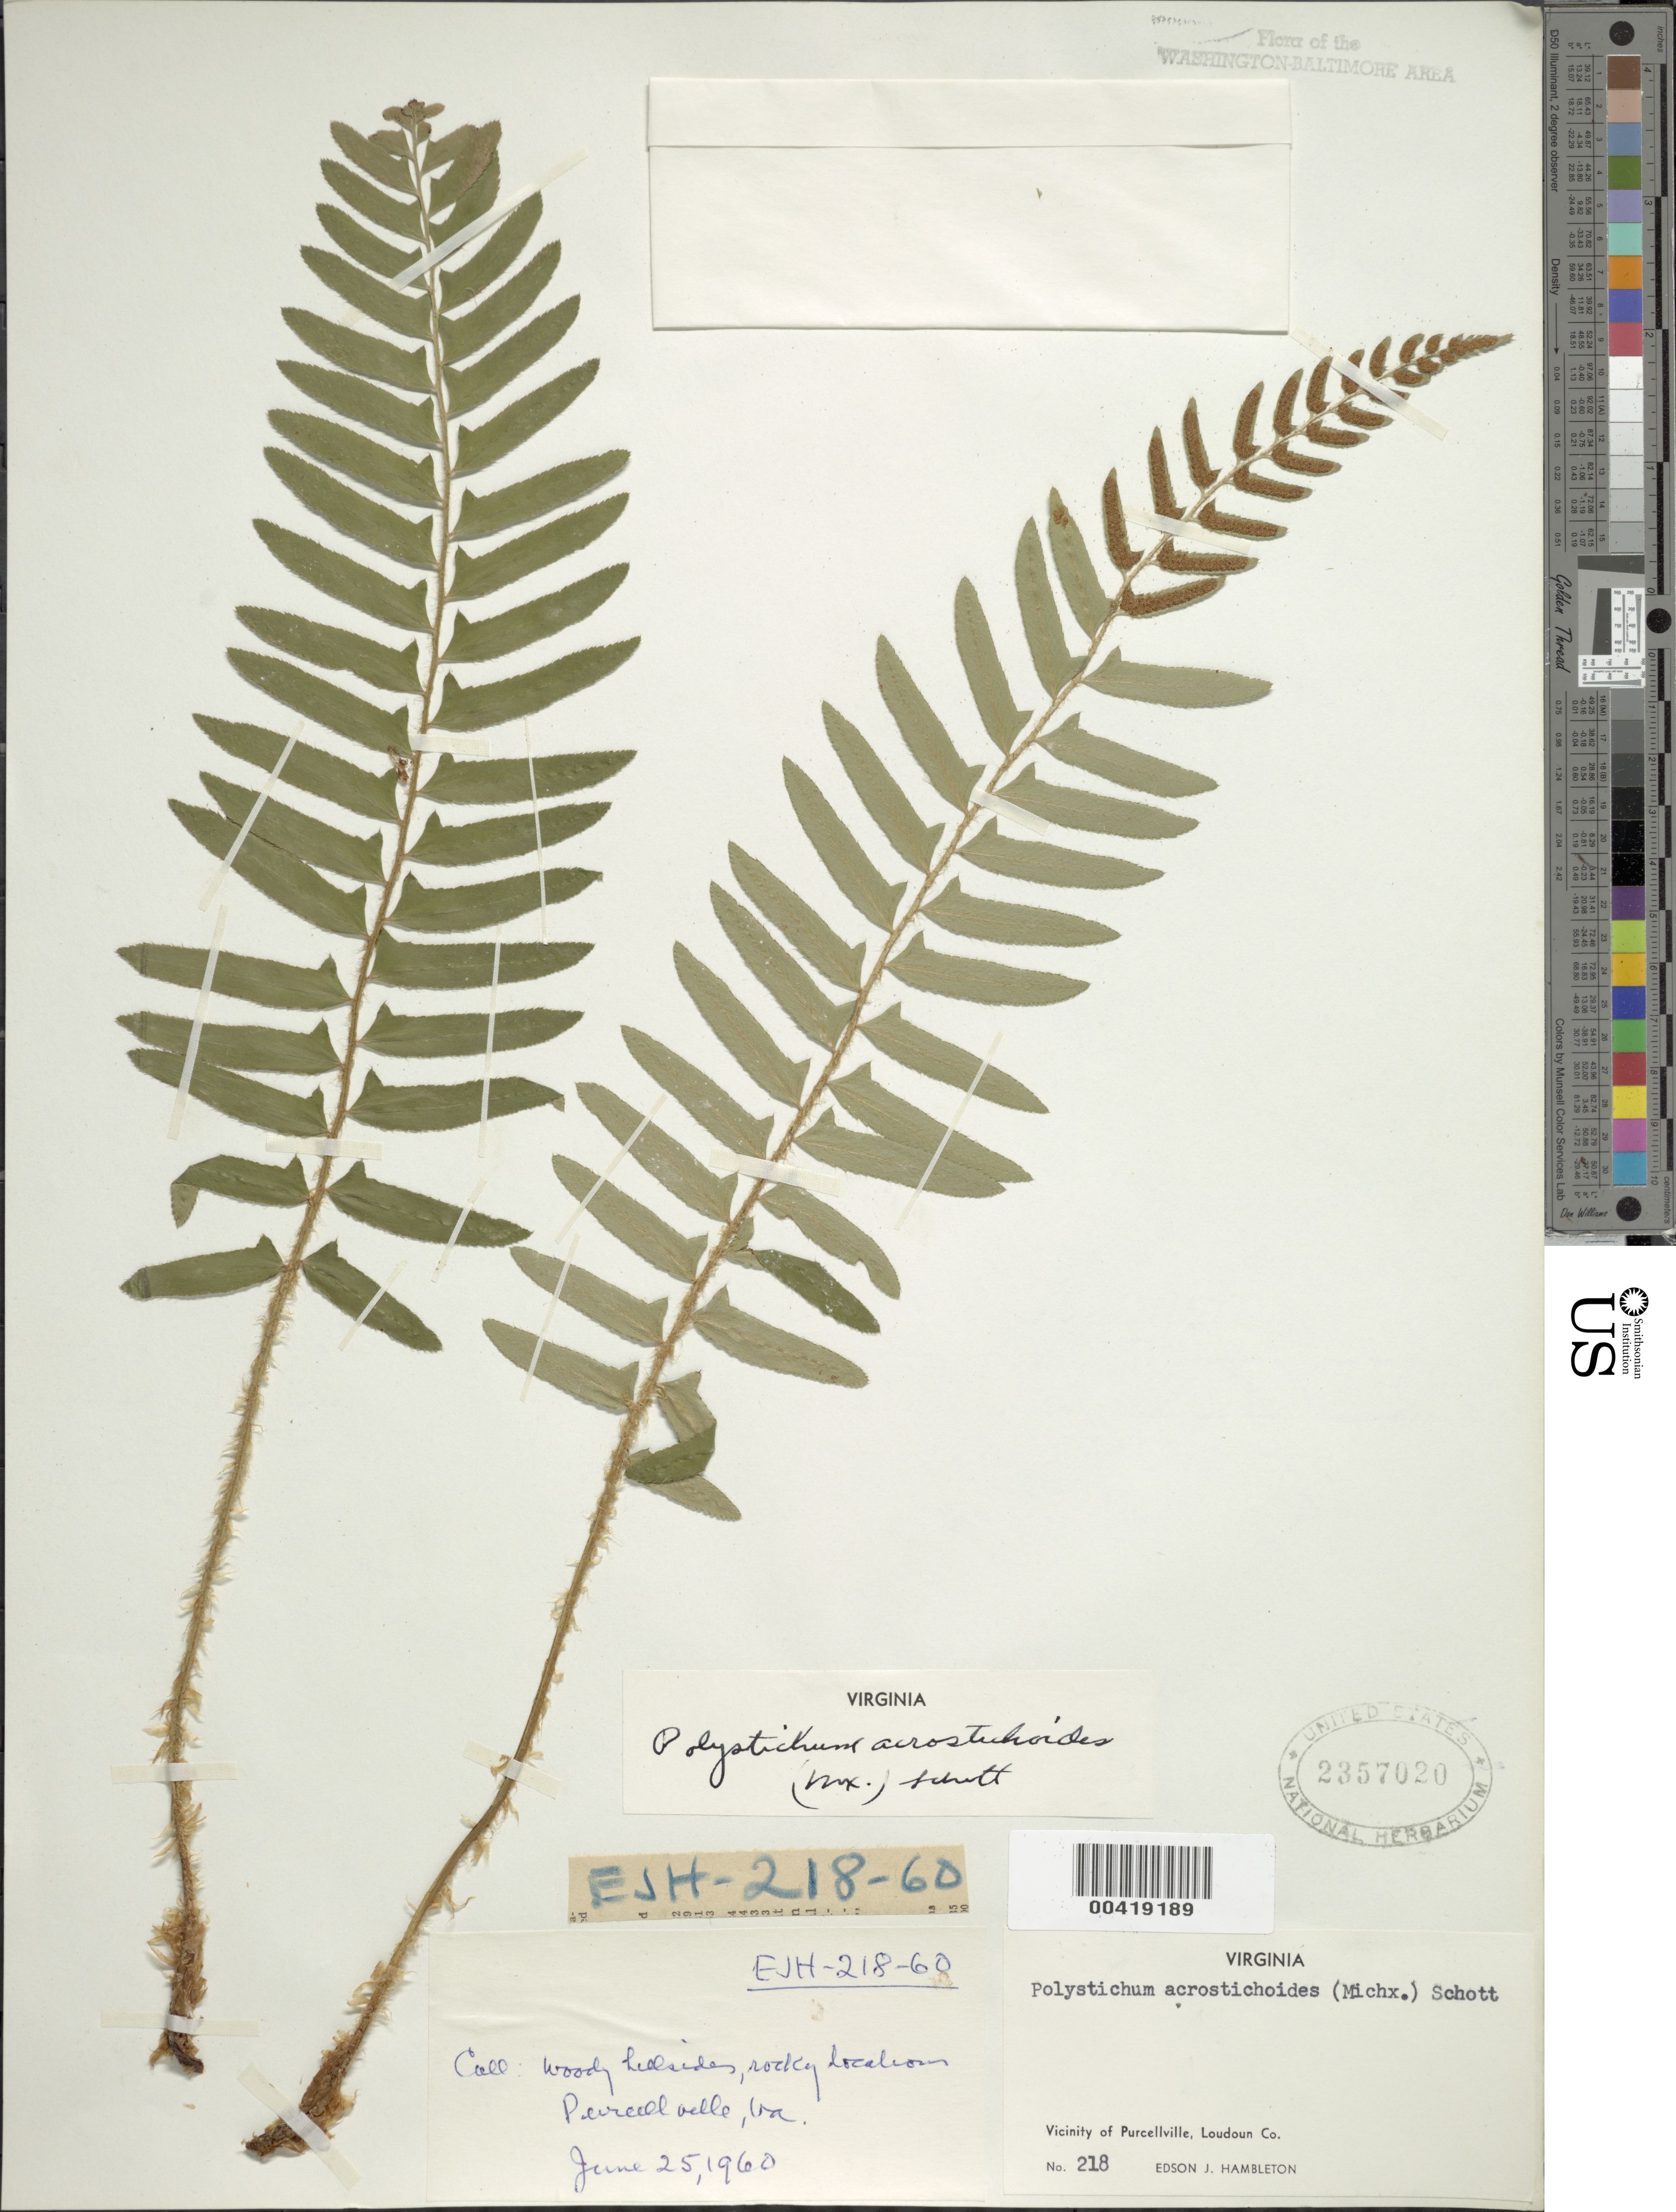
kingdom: Plantae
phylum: Tracheophyta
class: Polypodiopsida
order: Polypodiales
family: Dryopteridaceae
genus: Polystichum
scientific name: Polystichum acrostichoides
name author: (Michx.) Schott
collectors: E. Hambleton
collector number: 218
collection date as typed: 25 Jun 1960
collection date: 1960-06-25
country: United States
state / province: Virginia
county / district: Loudoun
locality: Purcellville vicinity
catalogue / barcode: US 2357020